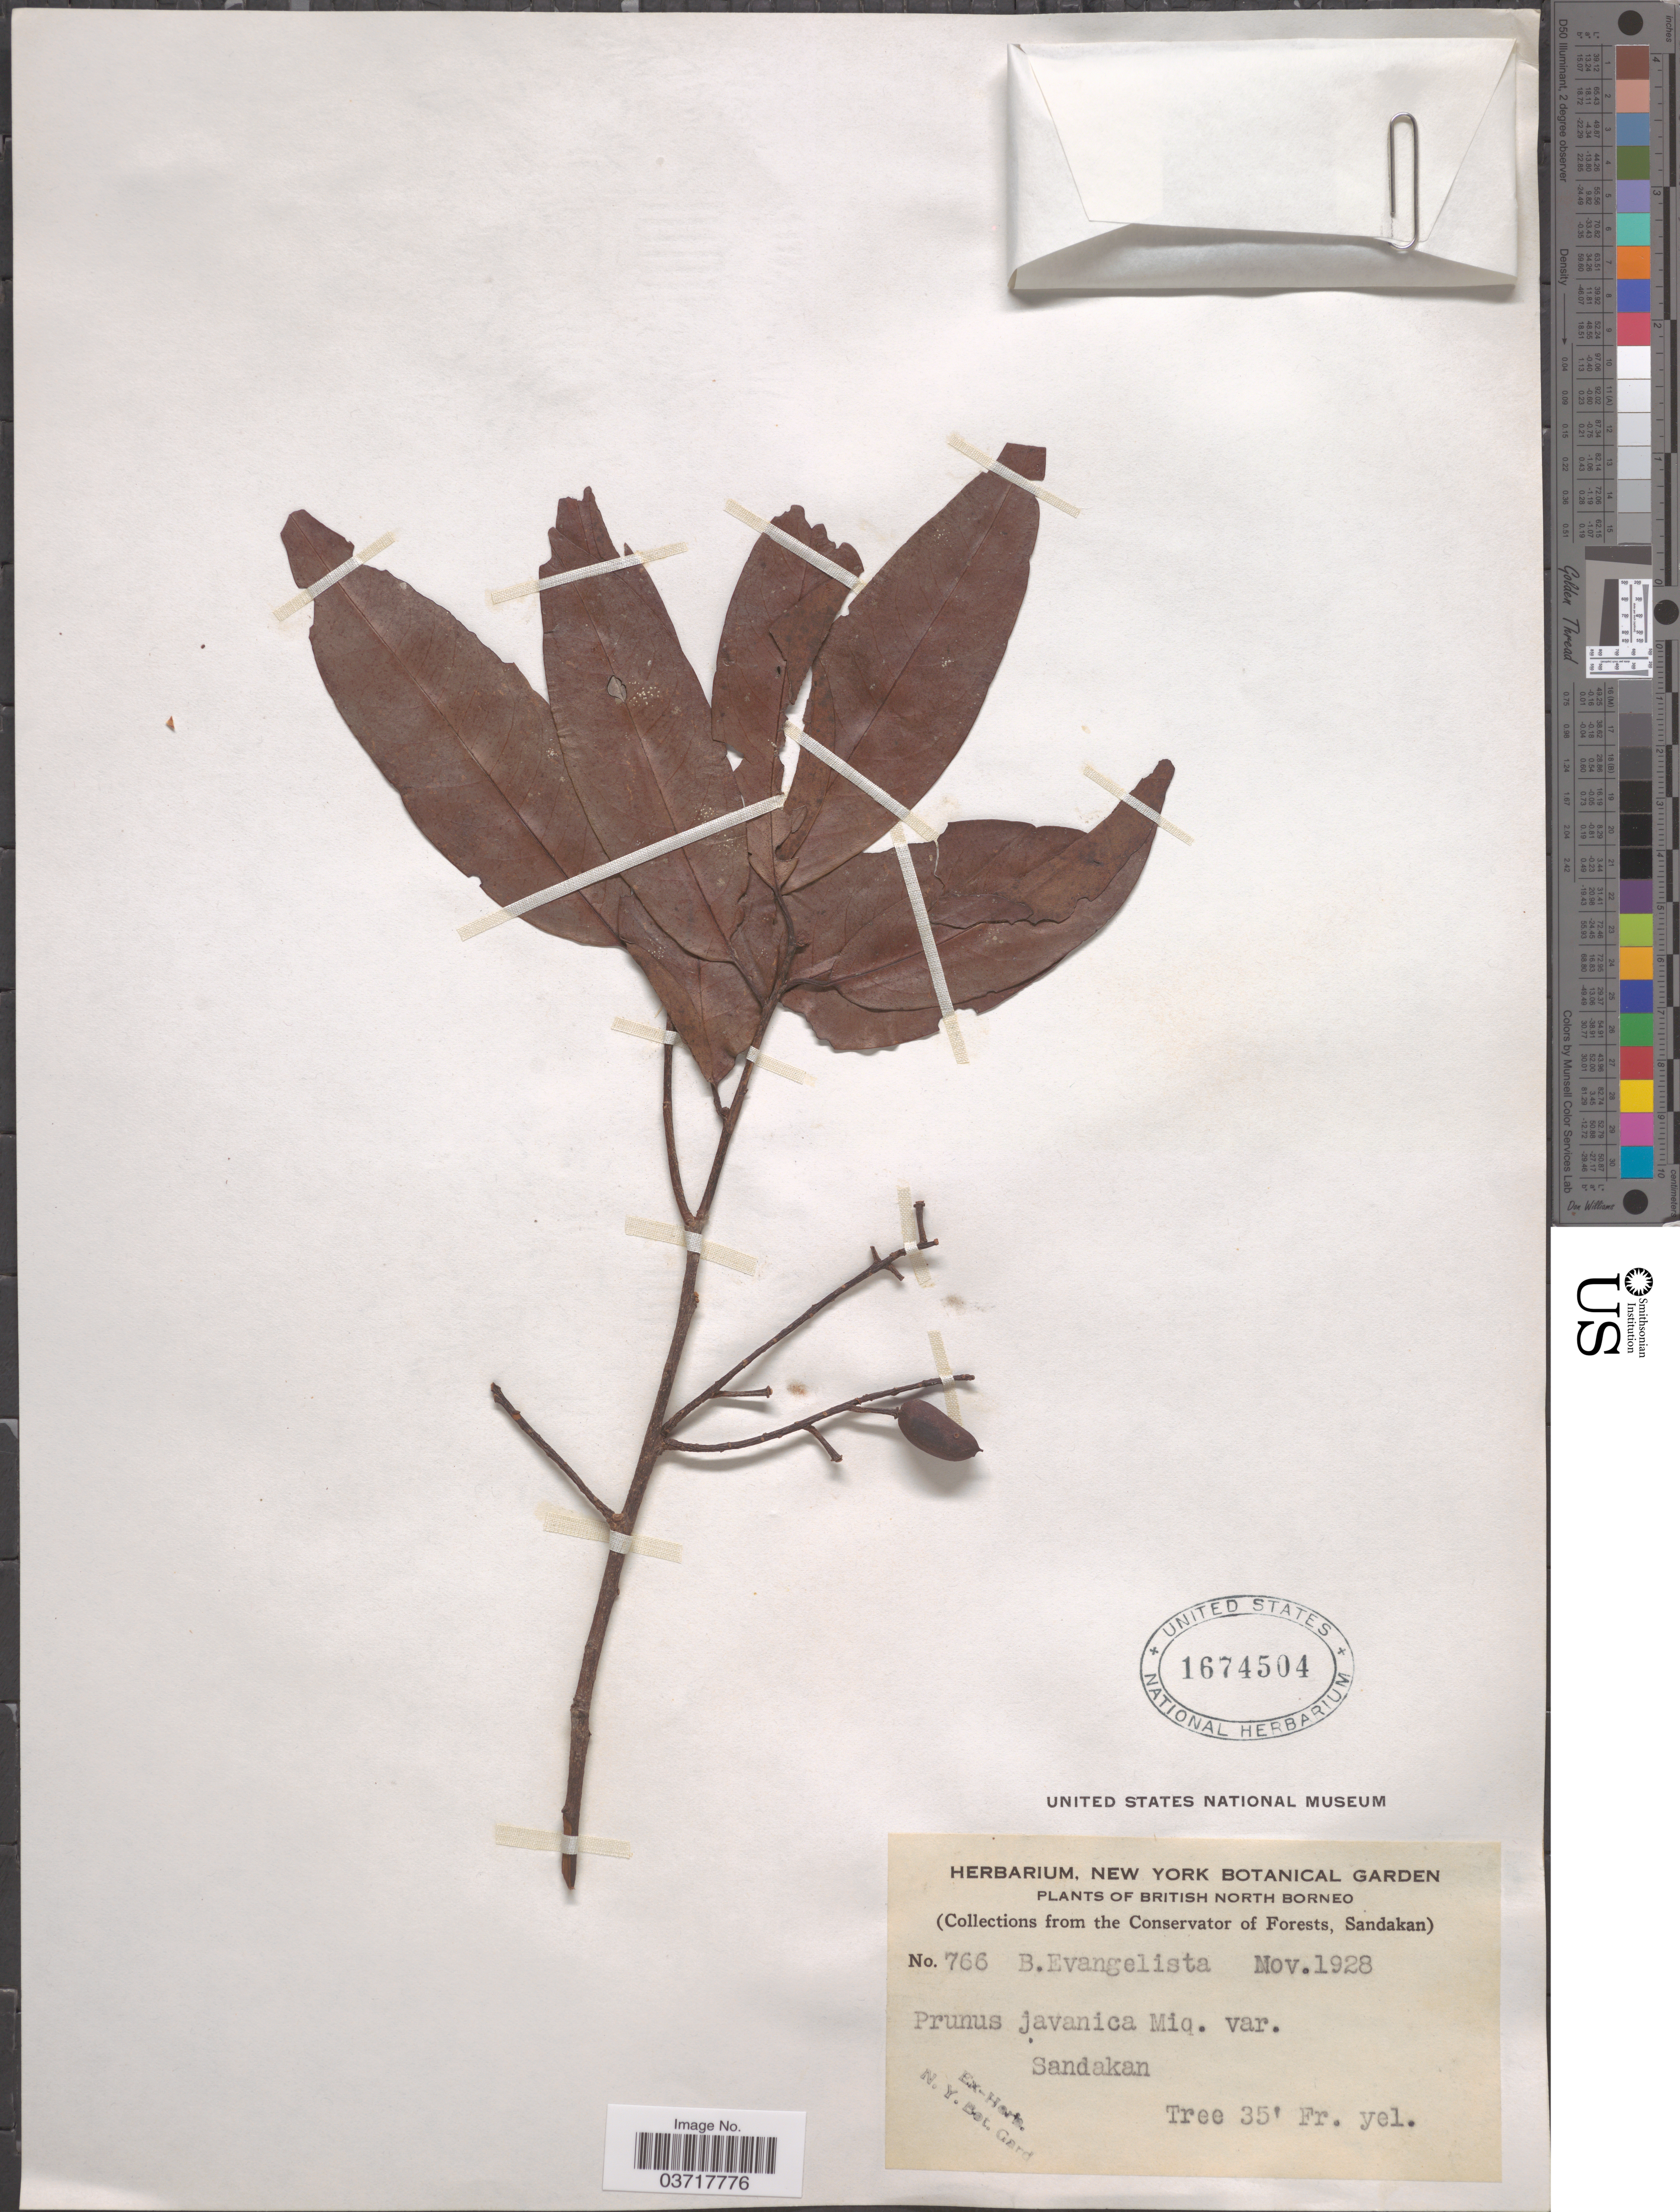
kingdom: Plantae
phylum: Tracheophyta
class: Magnoliopsida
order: Rosales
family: Rosaceae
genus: Prunus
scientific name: Prunus javanica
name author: (Teijsm. & Binn.) Miq.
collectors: B. Evangelista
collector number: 766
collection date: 1928-11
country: Malaysia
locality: British North Borneo. Sandakan.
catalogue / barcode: US 1674504